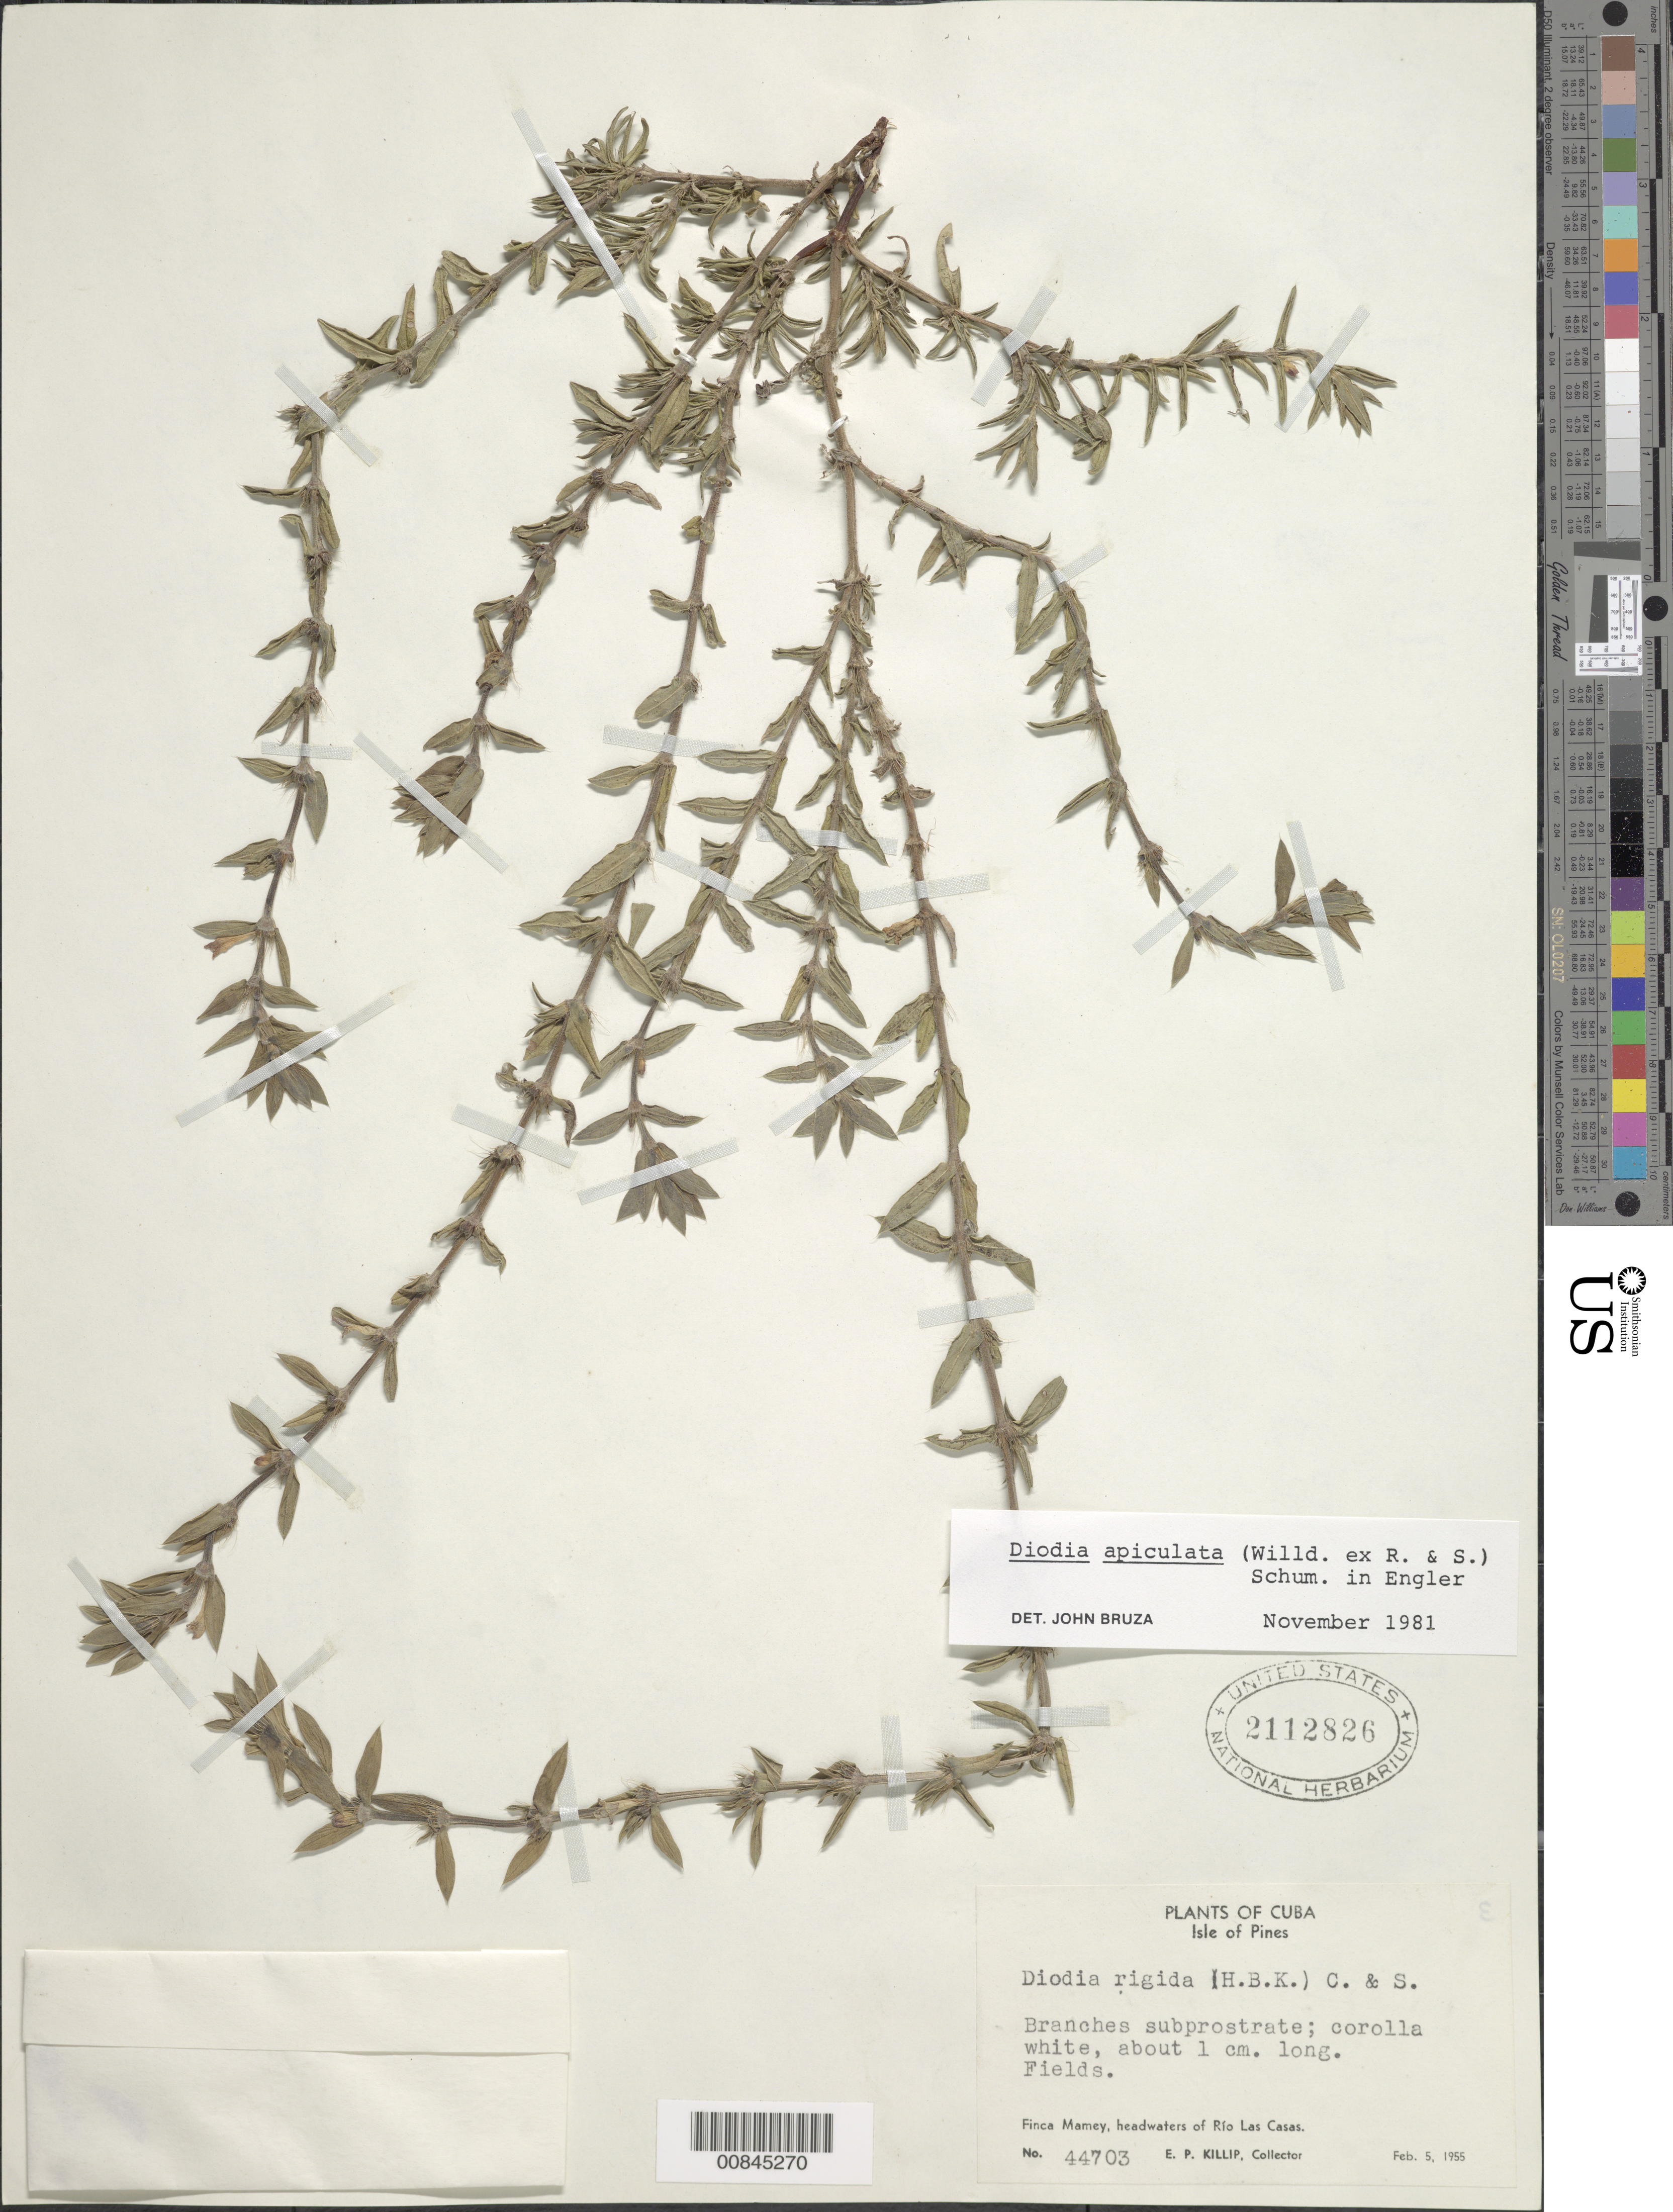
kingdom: Plantae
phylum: Tracheophyta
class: Magnoliopsida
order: Gentianales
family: Rubiaceae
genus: Diodella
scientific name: Diodella apiculata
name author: (Willd. ex Roem. & Schult.) Bacigalupo & E.L. Cabral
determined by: Bruza, J.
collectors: E. P. Killip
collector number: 44703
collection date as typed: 05 Feb 1955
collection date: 1955-02-05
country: Cuba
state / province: Isla de La Juventud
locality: Finca Mamey, headwaters of Rio Las Casas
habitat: Fields. Headwaters of river.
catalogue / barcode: US 2112826